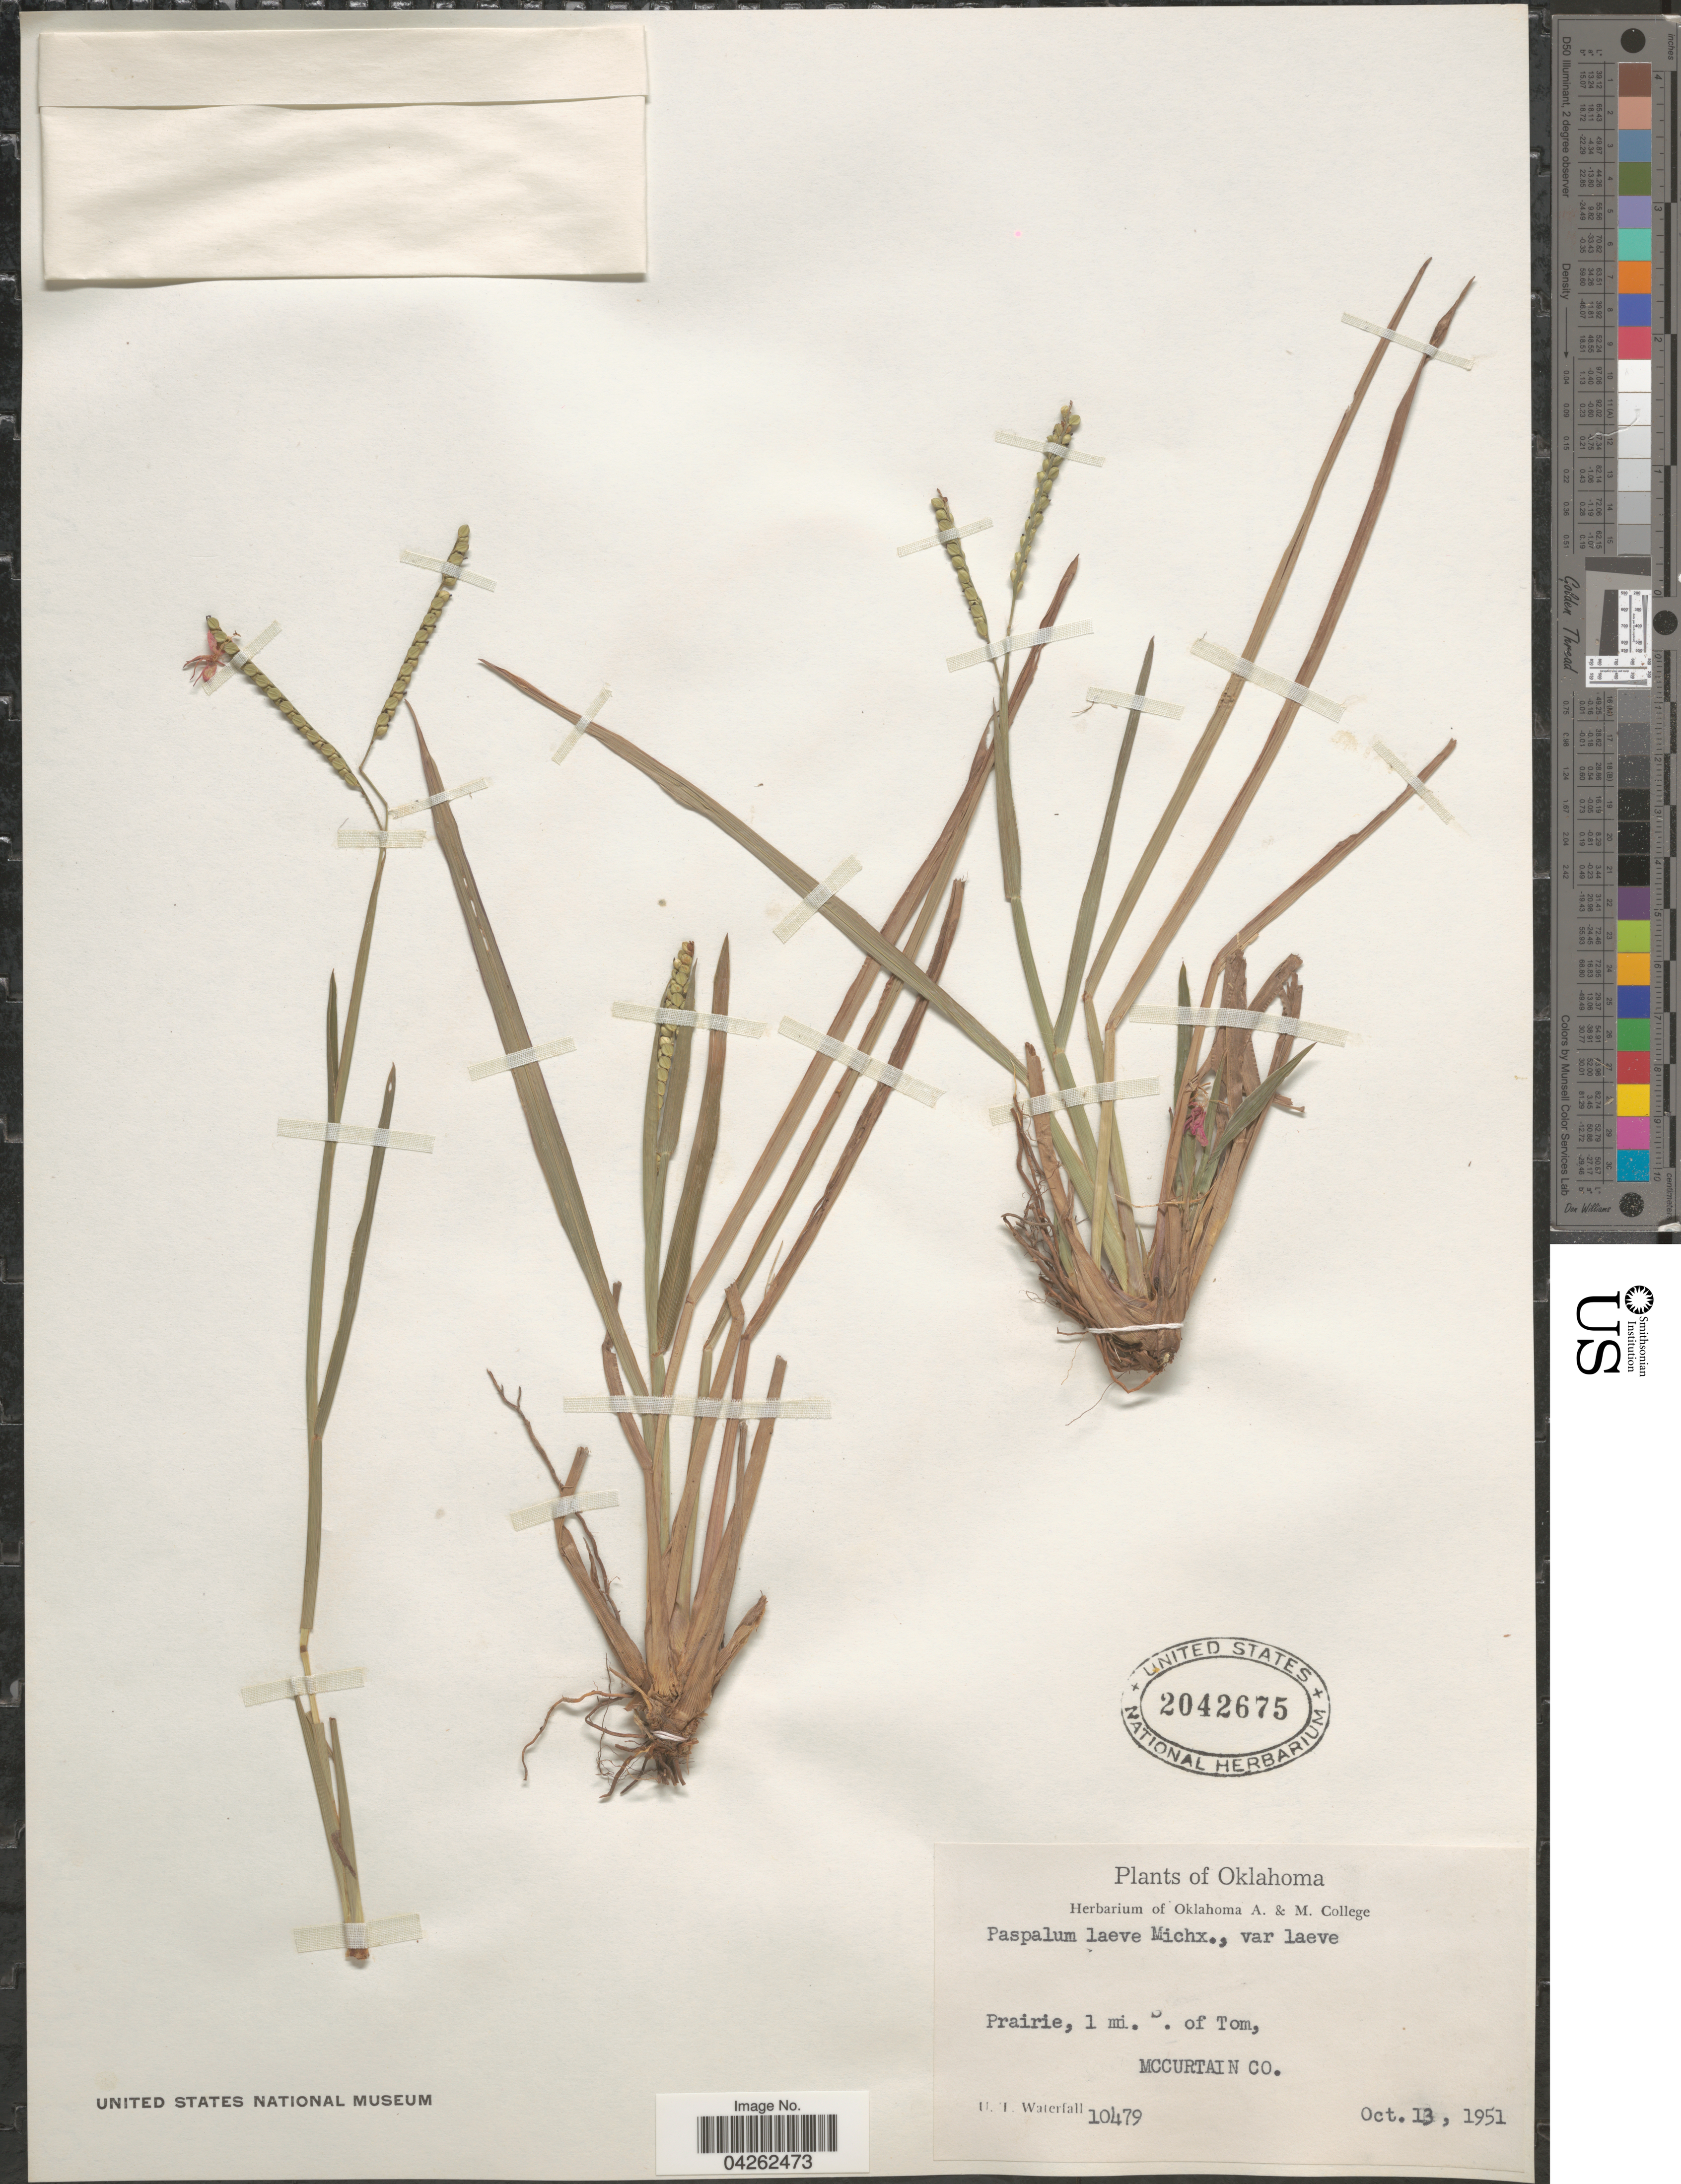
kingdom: Plantae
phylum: Tracheophyta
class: Liliopsida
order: Poales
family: Poaceae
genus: Paspalum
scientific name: Paspalum laeve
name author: Michx.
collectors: U. T. Waterfall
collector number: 10479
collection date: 1951-10-13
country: United States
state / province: Oklahoma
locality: Prairie, 1 mi. S. of Tom, McCurtain Co.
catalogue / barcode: US 2042675